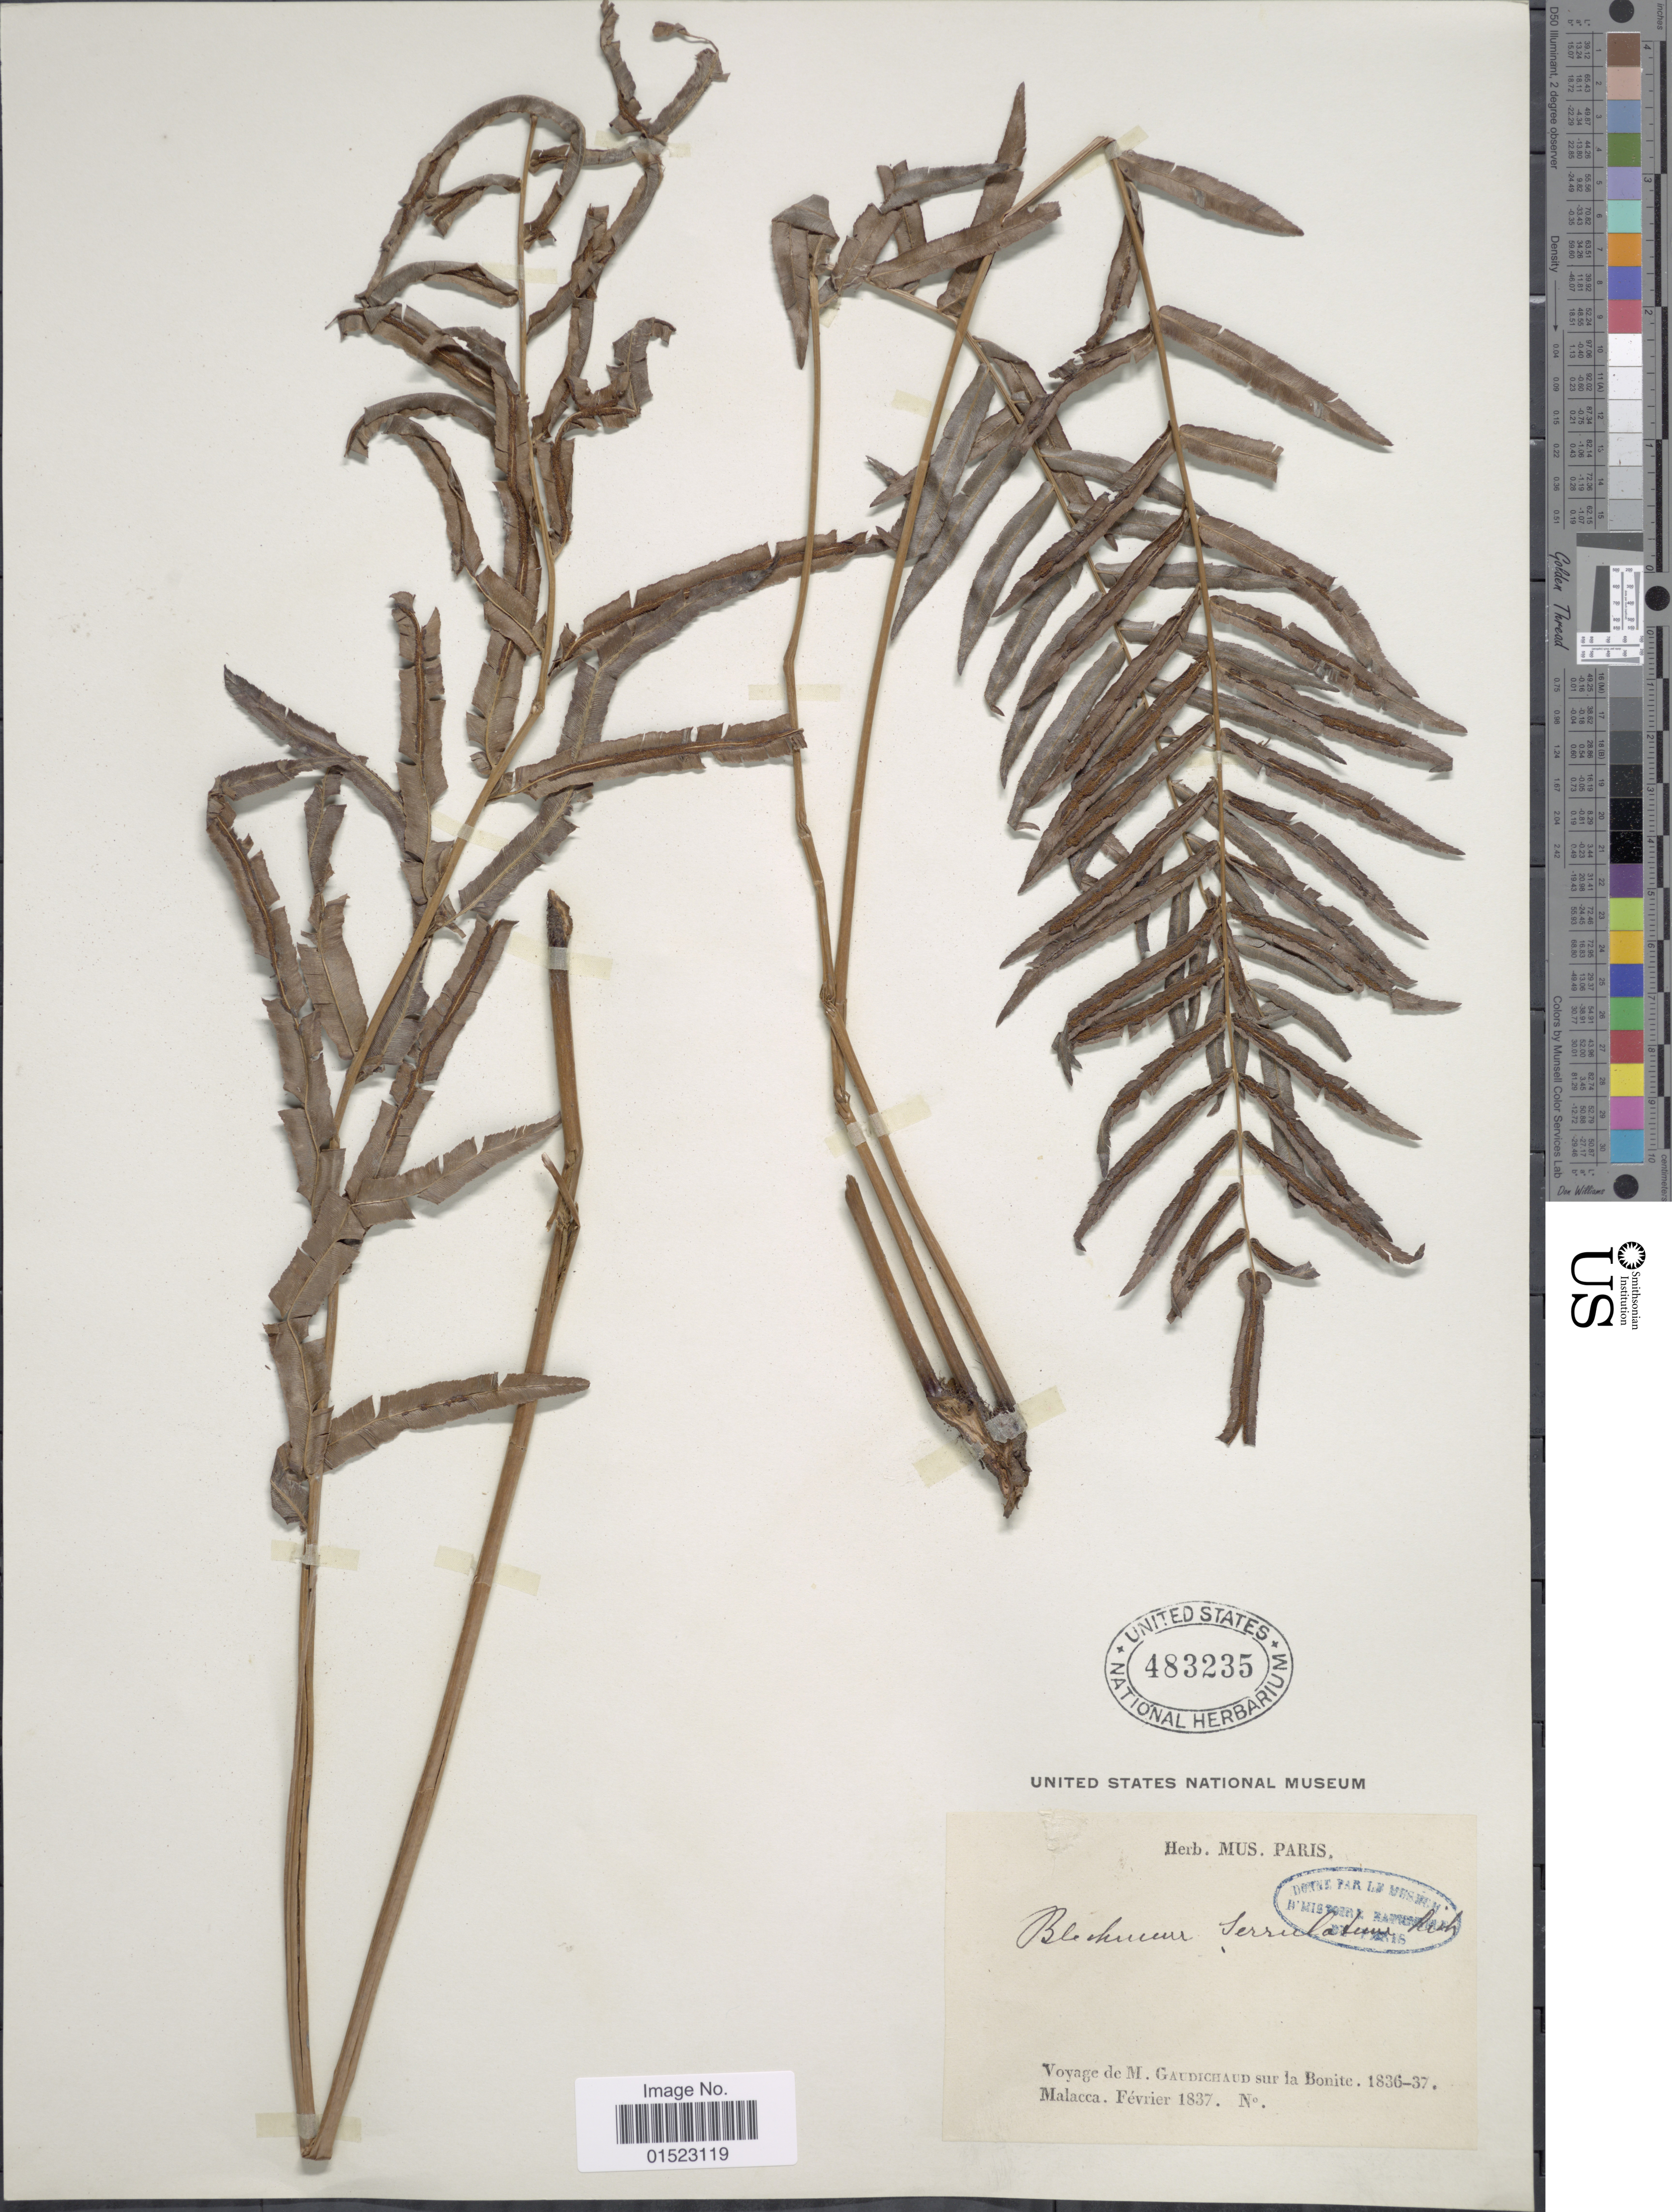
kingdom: Plantae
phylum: Tracheophyta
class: Polypodiopsida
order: Polypodiales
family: Blechnaceae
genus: Telmatoblechnum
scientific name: Telmatoblechnum indicum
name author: (Burm.) Perrie et al.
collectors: ex herb. Mus. Paris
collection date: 1837-02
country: Malaysia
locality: Malacca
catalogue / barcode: US 483235